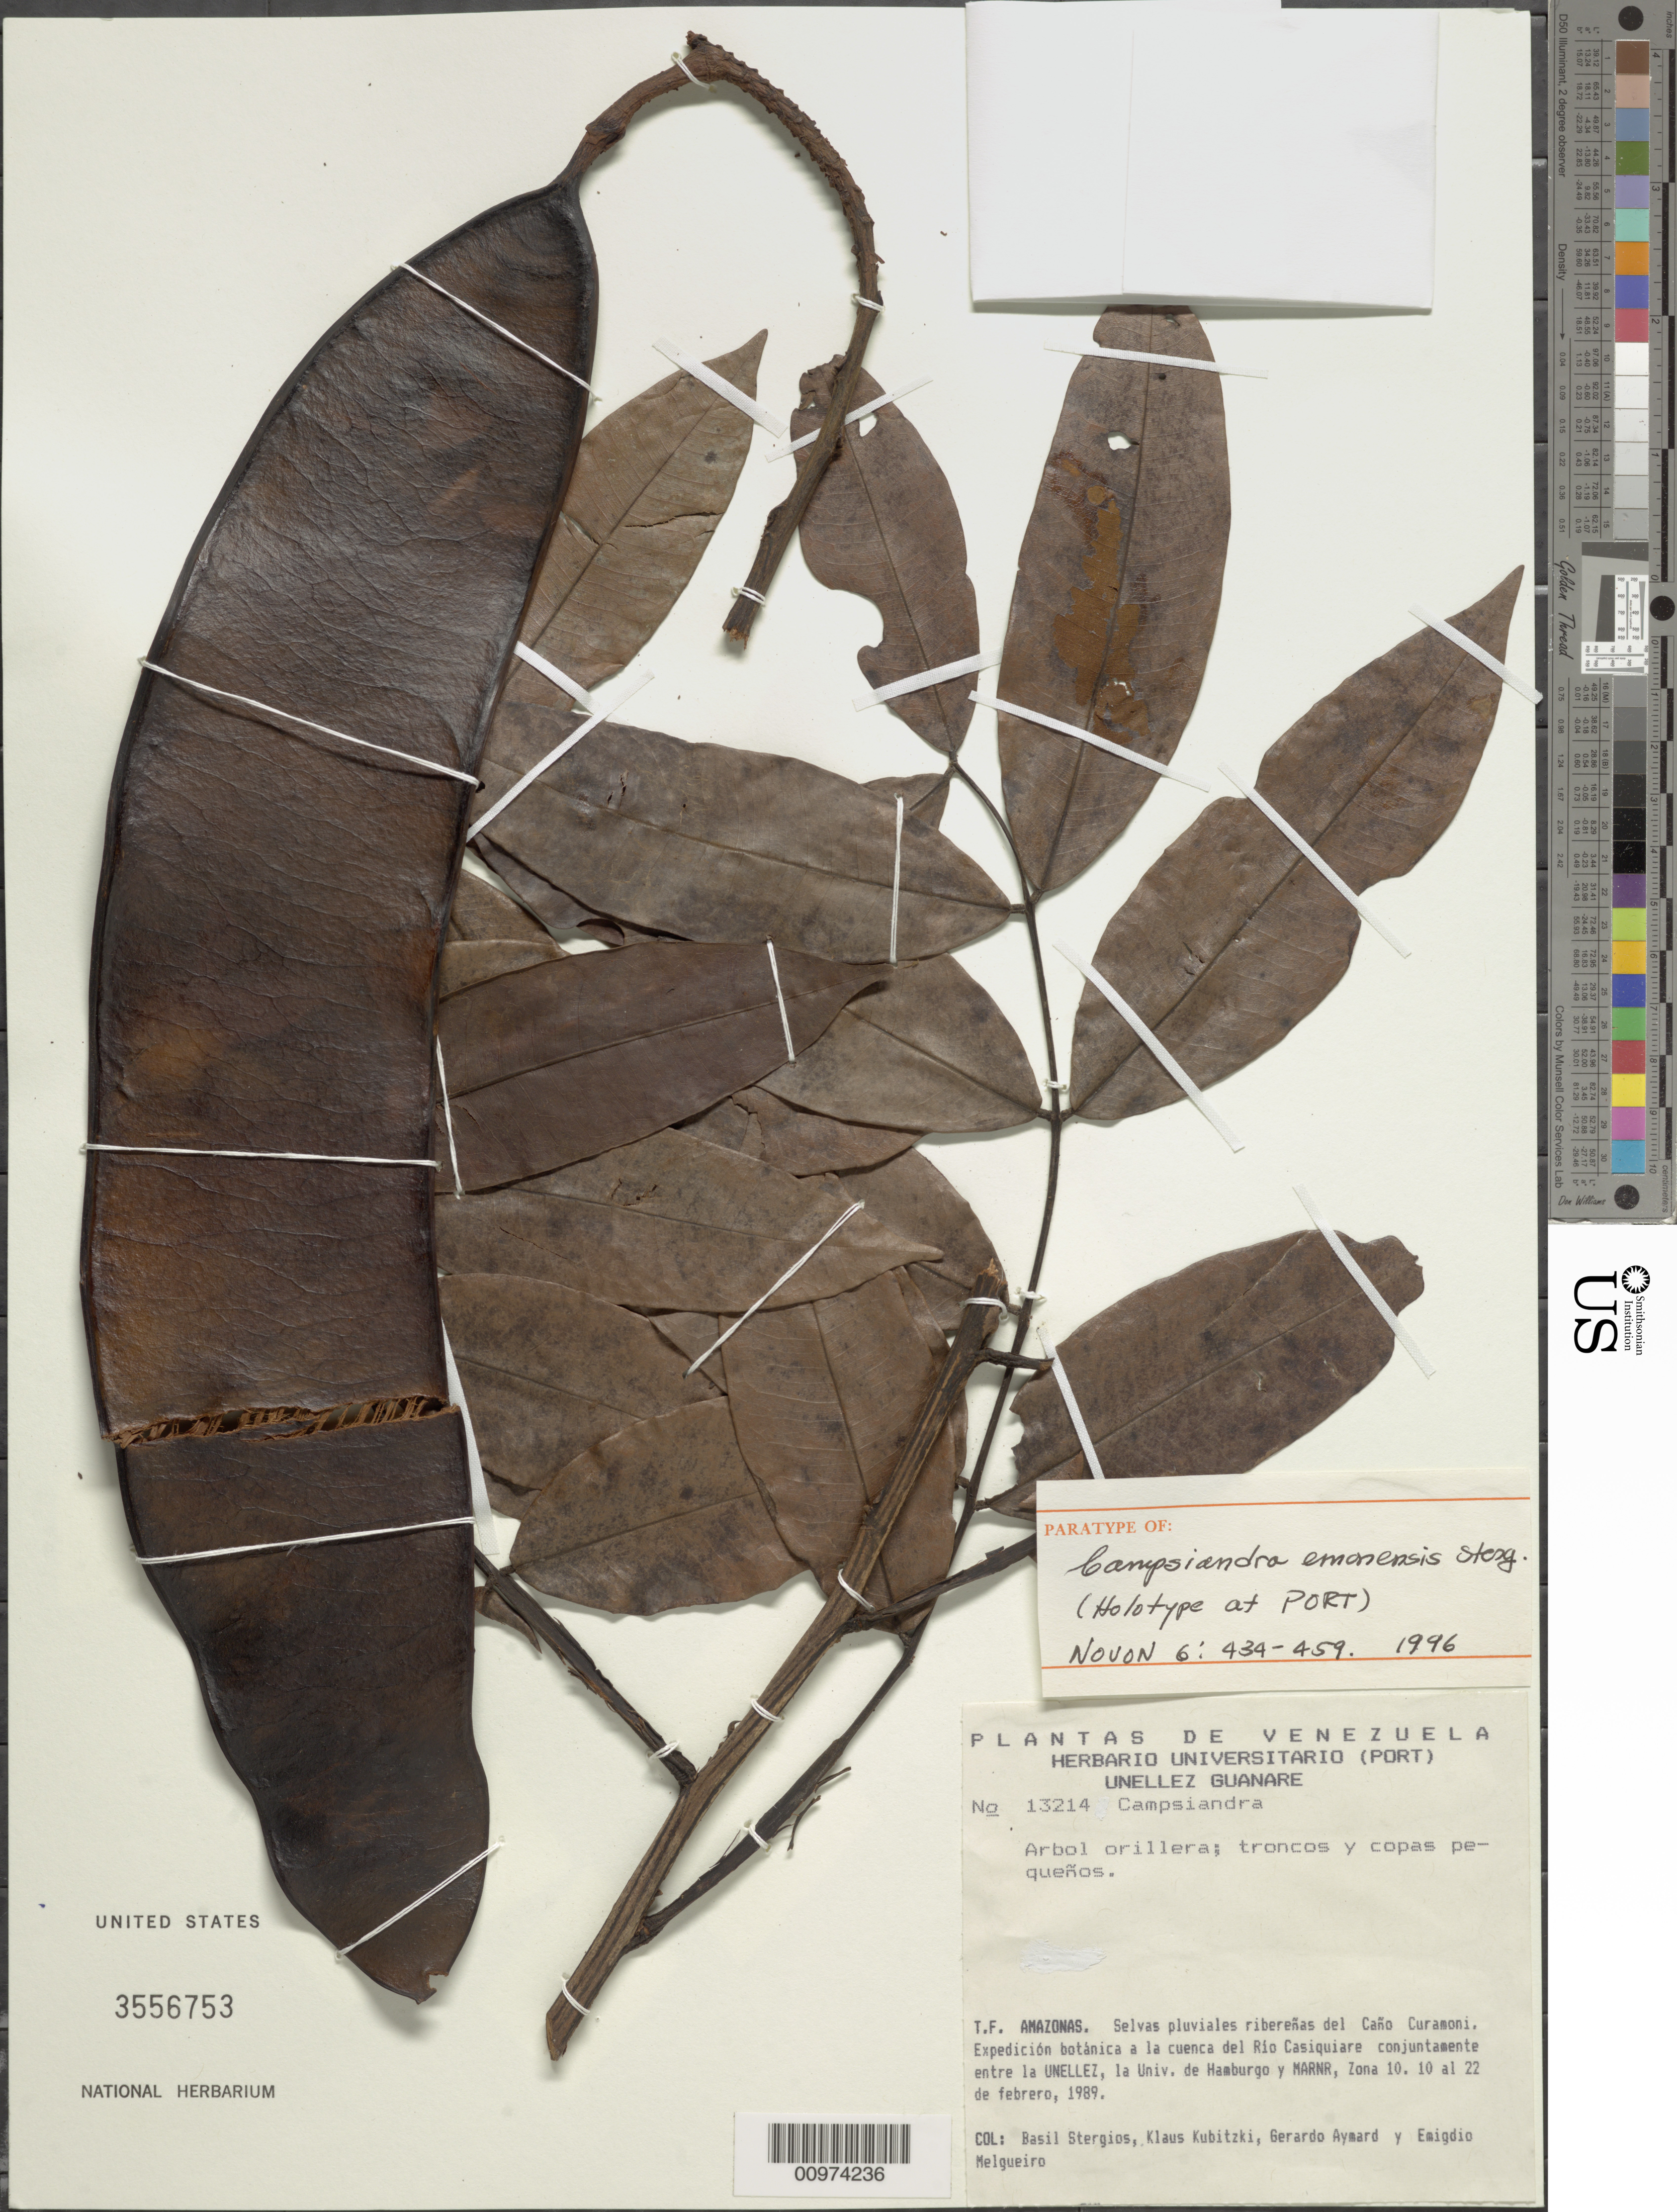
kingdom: Plantae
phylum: Tracheophyta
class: Magnoliopsida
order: Fabales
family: Fabaceae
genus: Campsiandra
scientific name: Campsiandra emonensis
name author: Stergios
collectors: B. G. Stergios, K. Kubitzki, G. A. Aymard & E. Melgueiro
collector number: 13214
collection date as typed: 10-Feb-89 to 22-Feb-89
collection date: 1989-02-10/1989-02-22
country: Venezuela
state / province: Amazonas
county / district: Río Negro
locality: Caño Curamoni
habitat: Selvas pluviales riberenas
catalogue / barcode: US 3556753